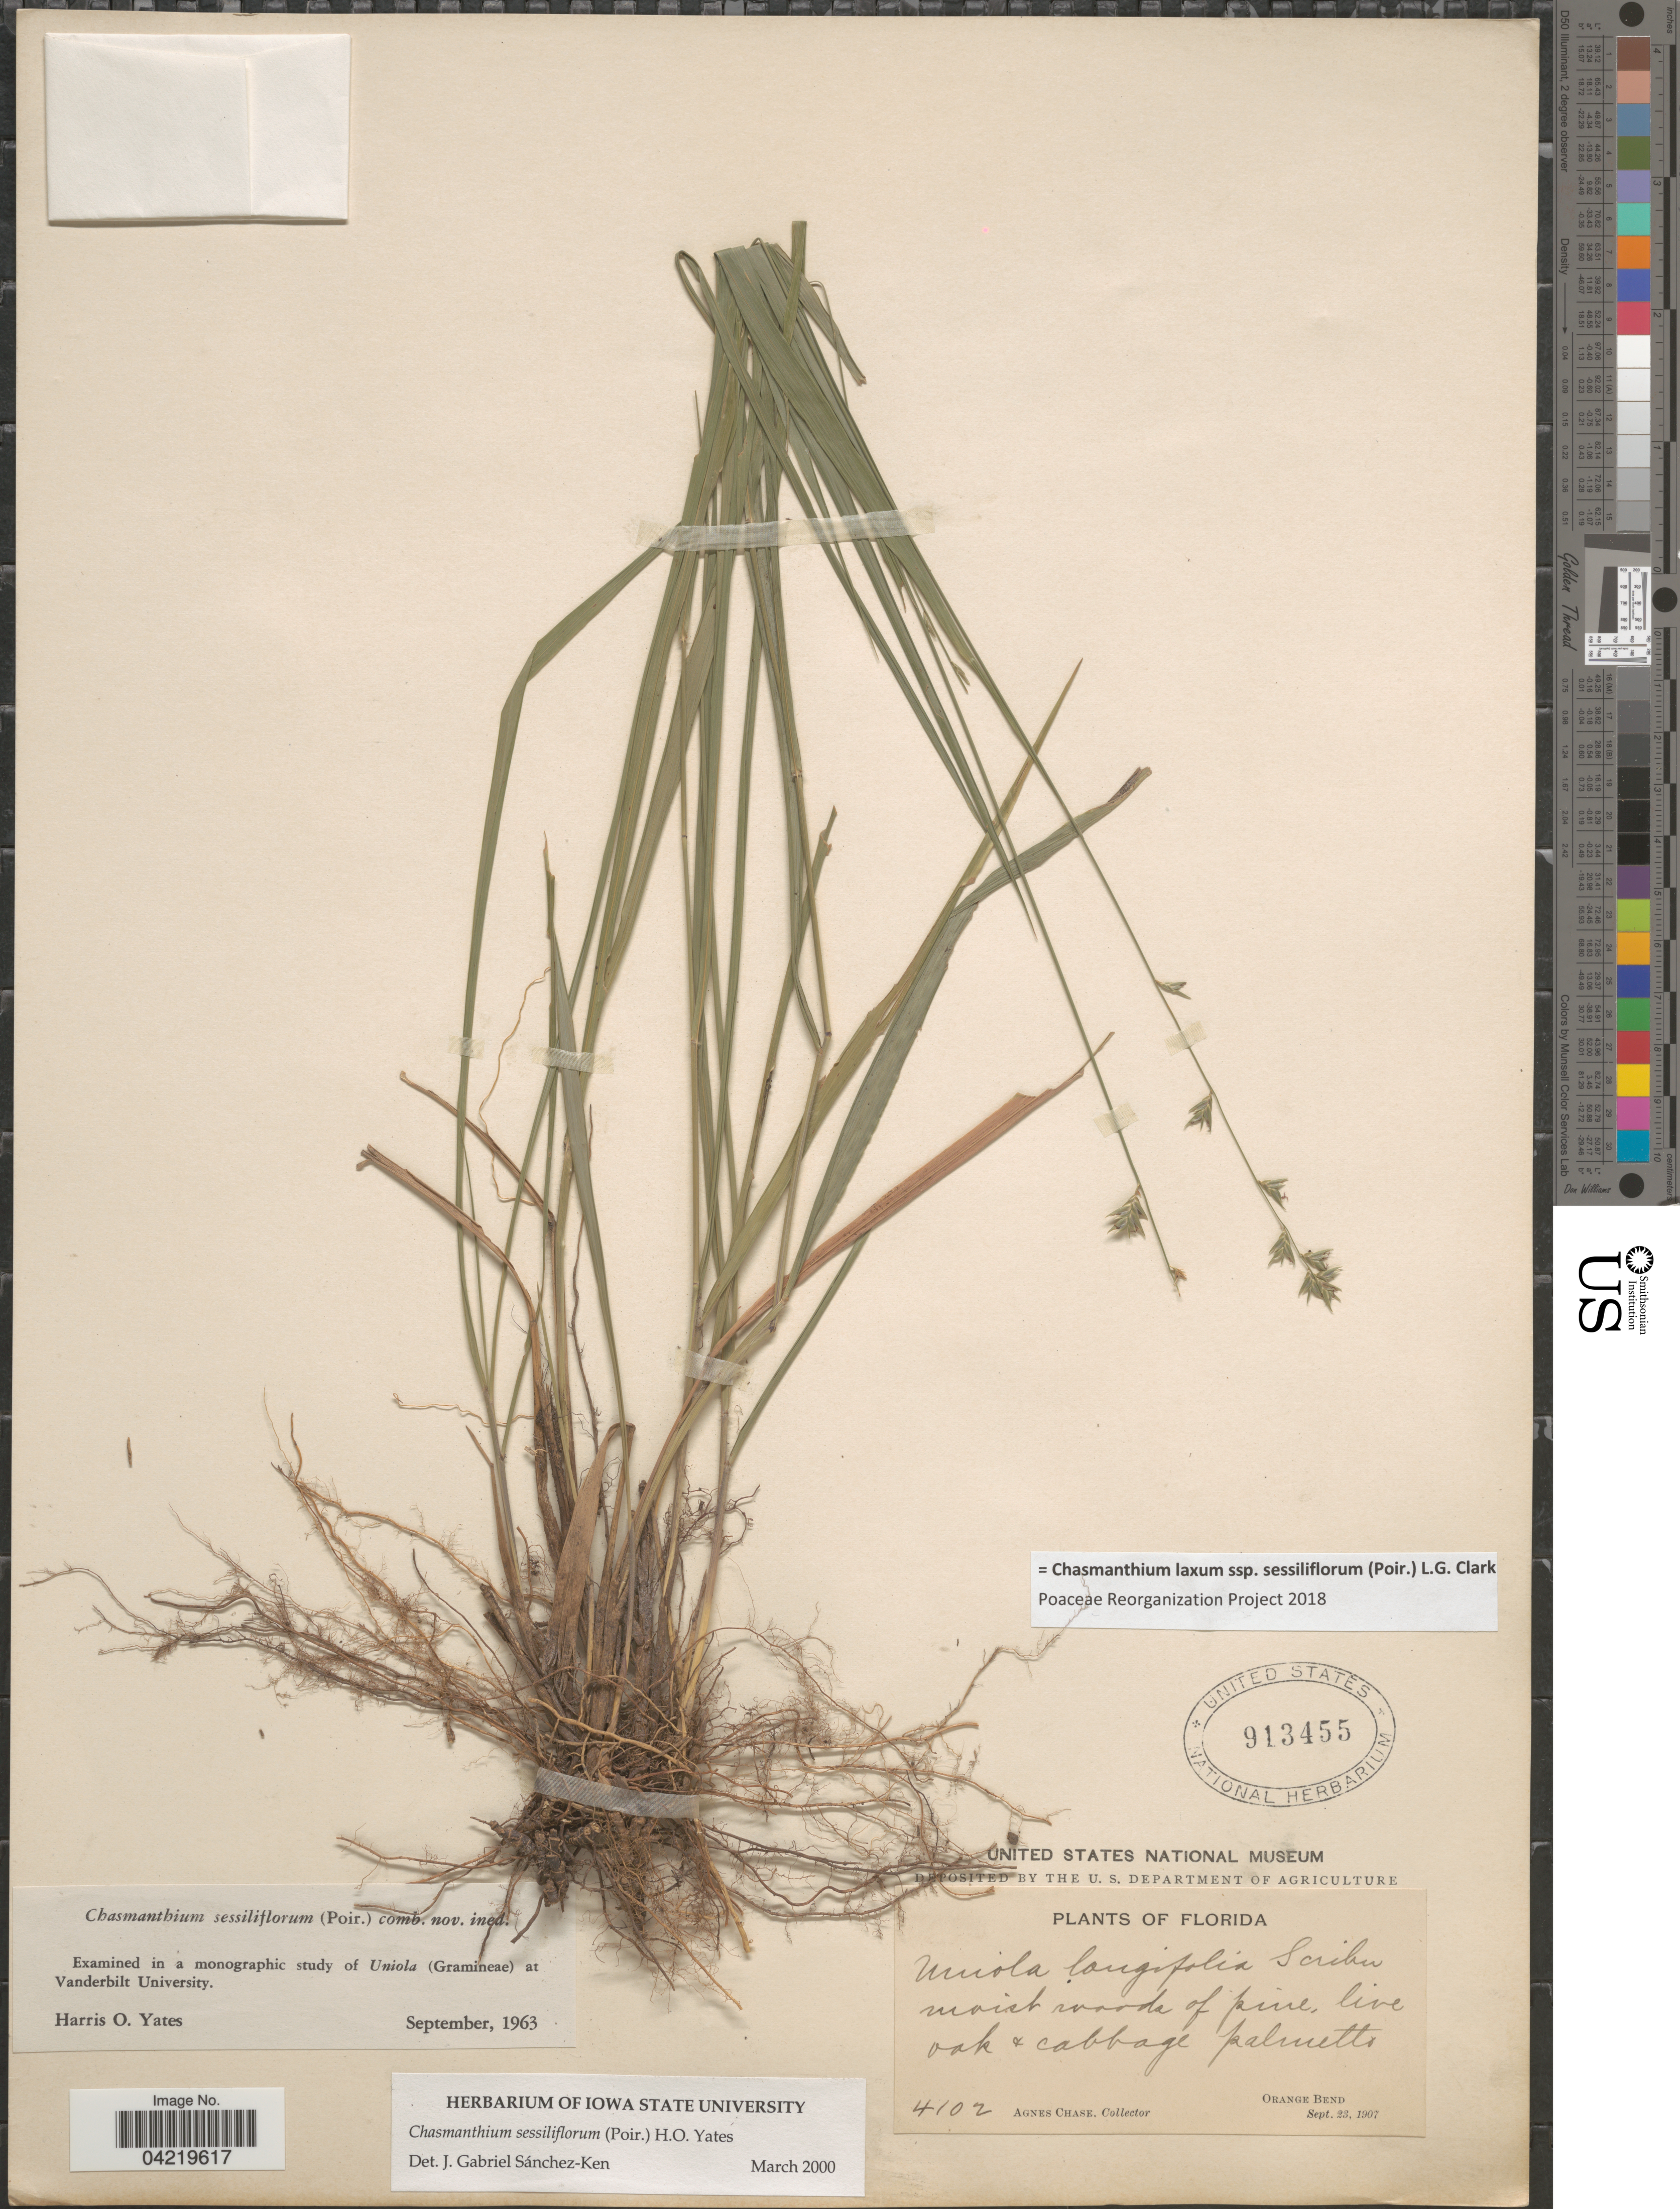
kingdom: Plantae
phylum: Tracheophyta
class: Liliopsida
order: Poales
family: Poaceae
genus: Chasmanthium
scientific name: Chasmanthium laxum subsp. sessiliflorum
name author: (L.) H.O. Yates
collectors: A. Chase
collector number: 4102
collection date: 1907-09-23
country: United States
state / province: Florida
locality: Moist woods of pine, live oak & cabbage palmetto. Orange Bend.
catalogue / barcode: US 913455